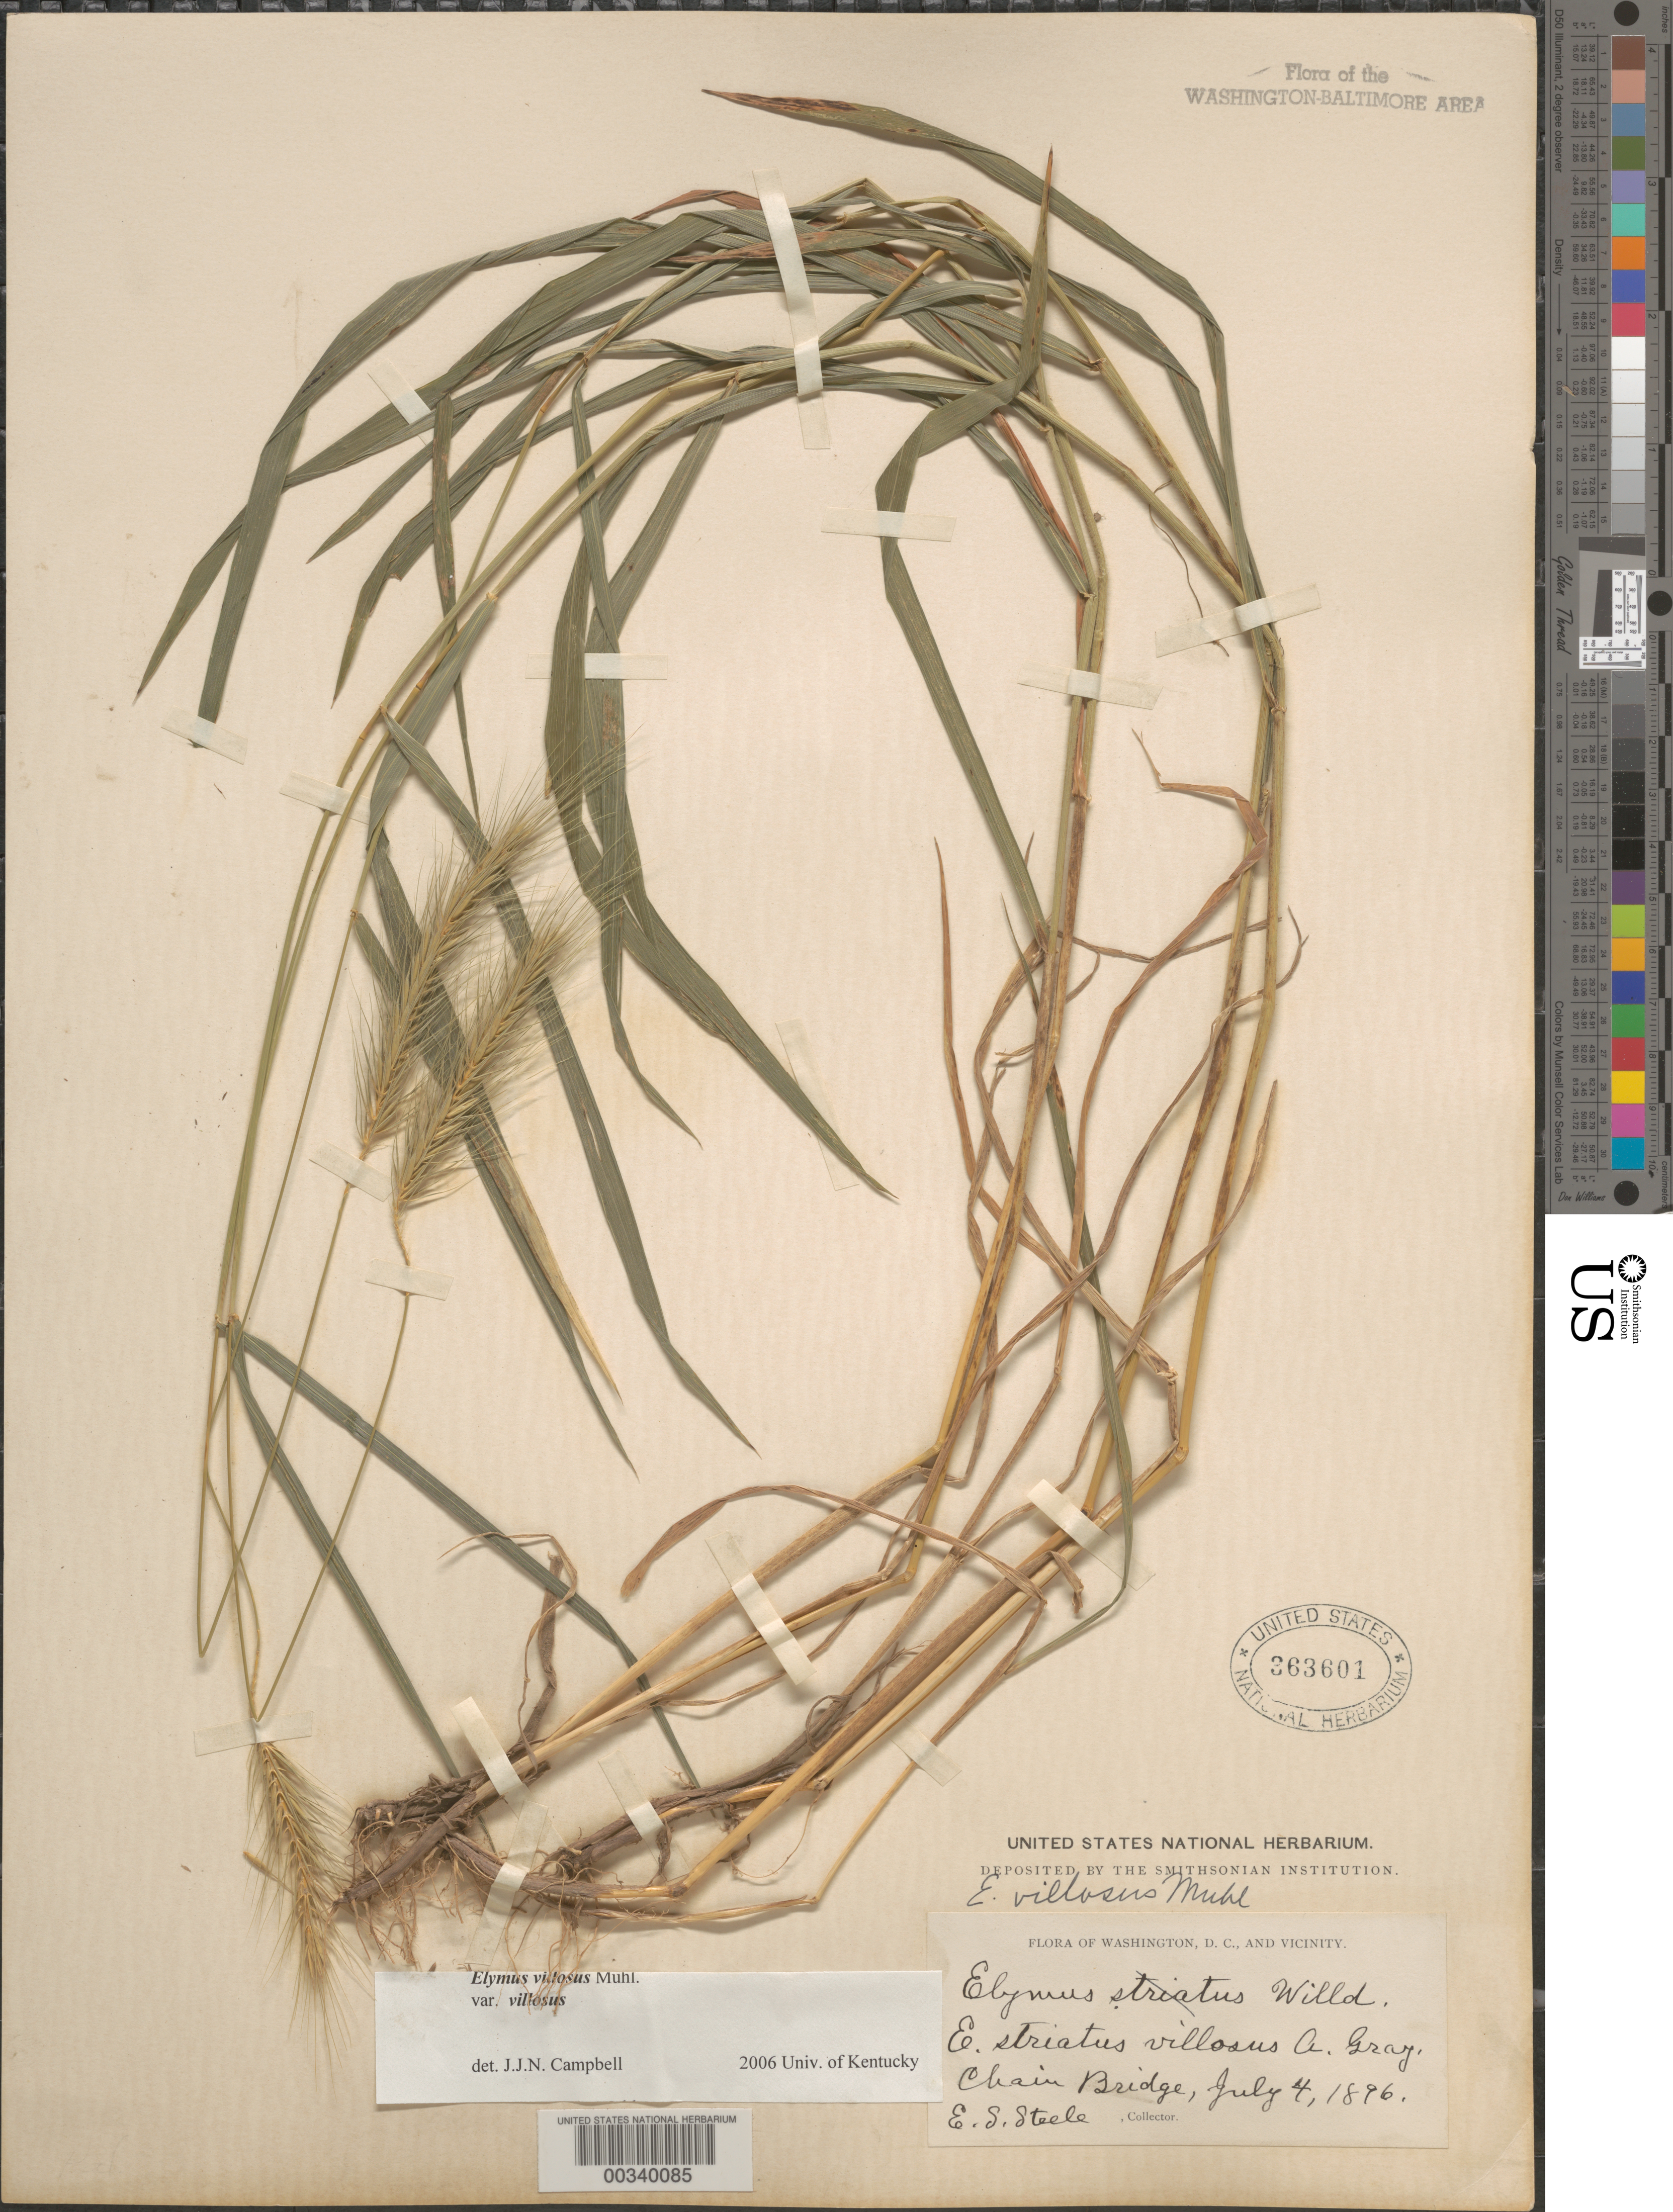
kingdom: Plantae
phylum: Tracheophyta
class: Liliopsida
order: Poales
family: Poaceae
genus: Elymus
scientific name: Elymus villosus var. villosus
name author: Muhl.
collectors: E. Steele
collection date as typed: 04 Jul 1896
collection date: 1896-07-04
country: United States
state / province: District of Columbia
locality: Chain Bridge C. and O. Canal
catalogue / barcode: US 363601